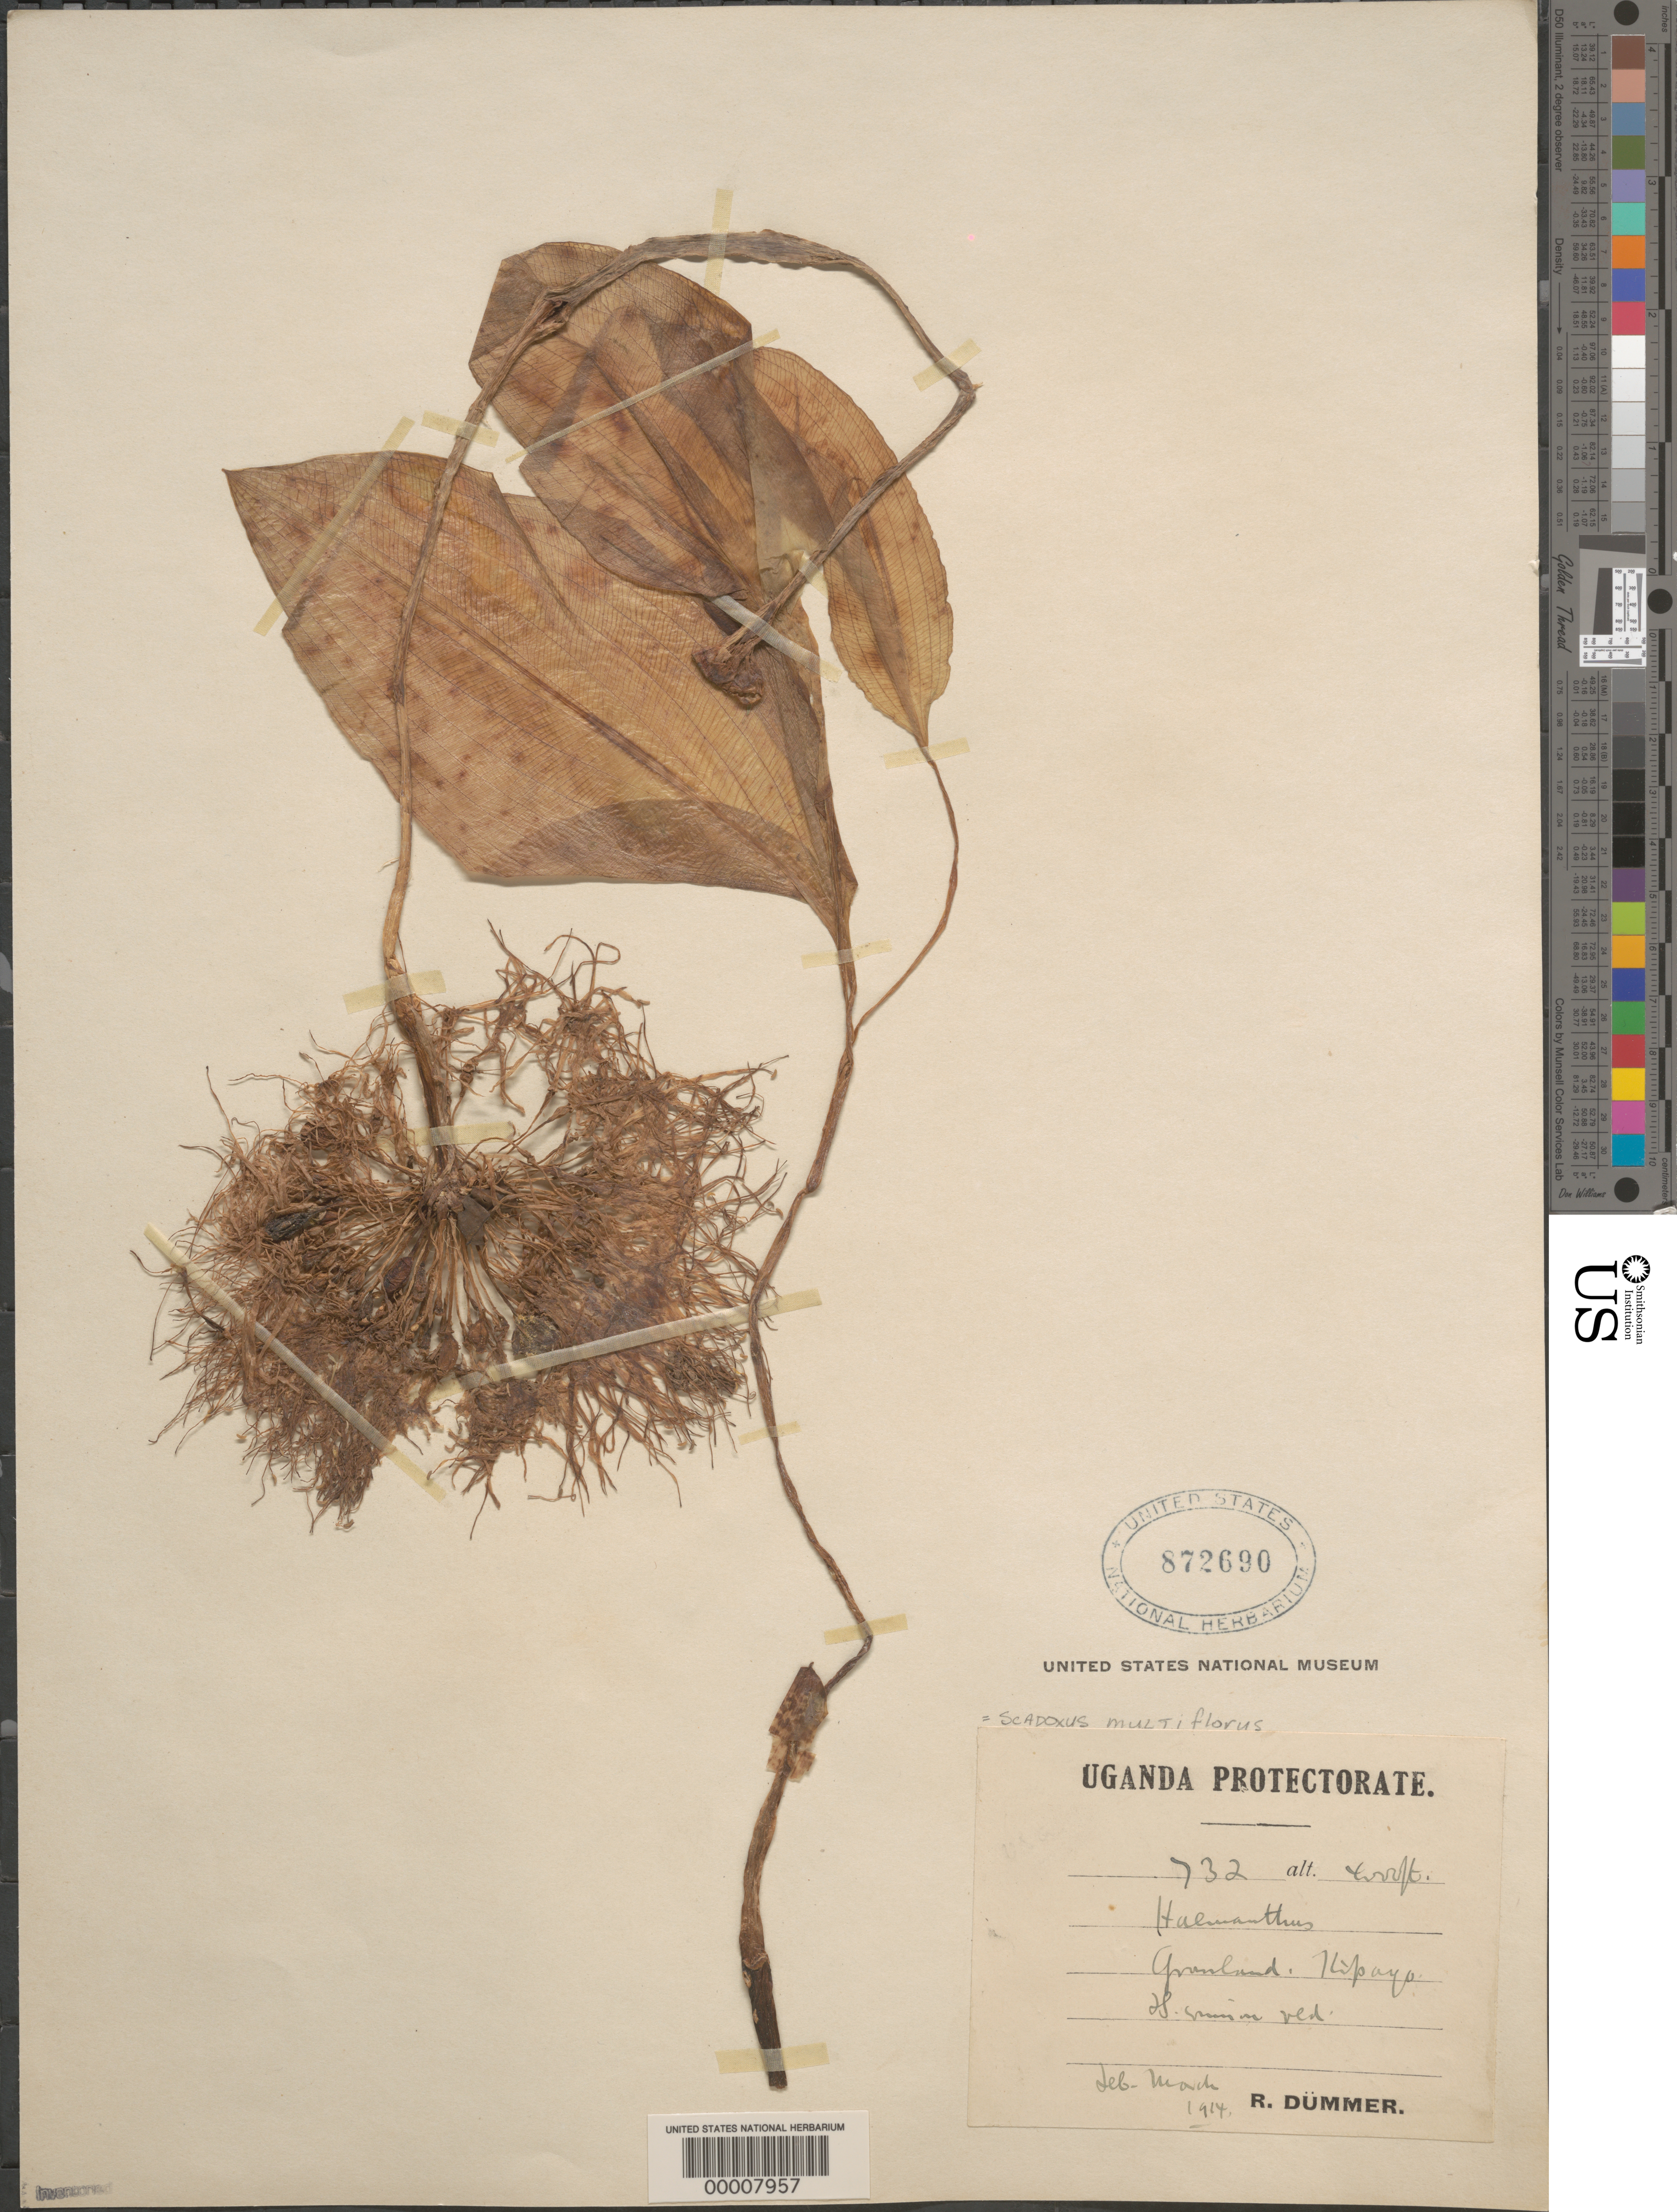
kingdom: Plantae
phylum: Tracheophyta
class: Liliopsida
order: Asparagales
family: Amaryllidaceae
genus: Scadoxus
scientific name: Scadoxus multiflorus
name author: (Martyn) Raf.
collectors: R. A. Dümmer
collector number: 732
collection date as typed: Feb 1914 to -- Mar 1914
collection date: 1914-02/1914-03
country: Uganda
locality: Kipayo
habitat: Grassland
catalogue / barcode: US 872690